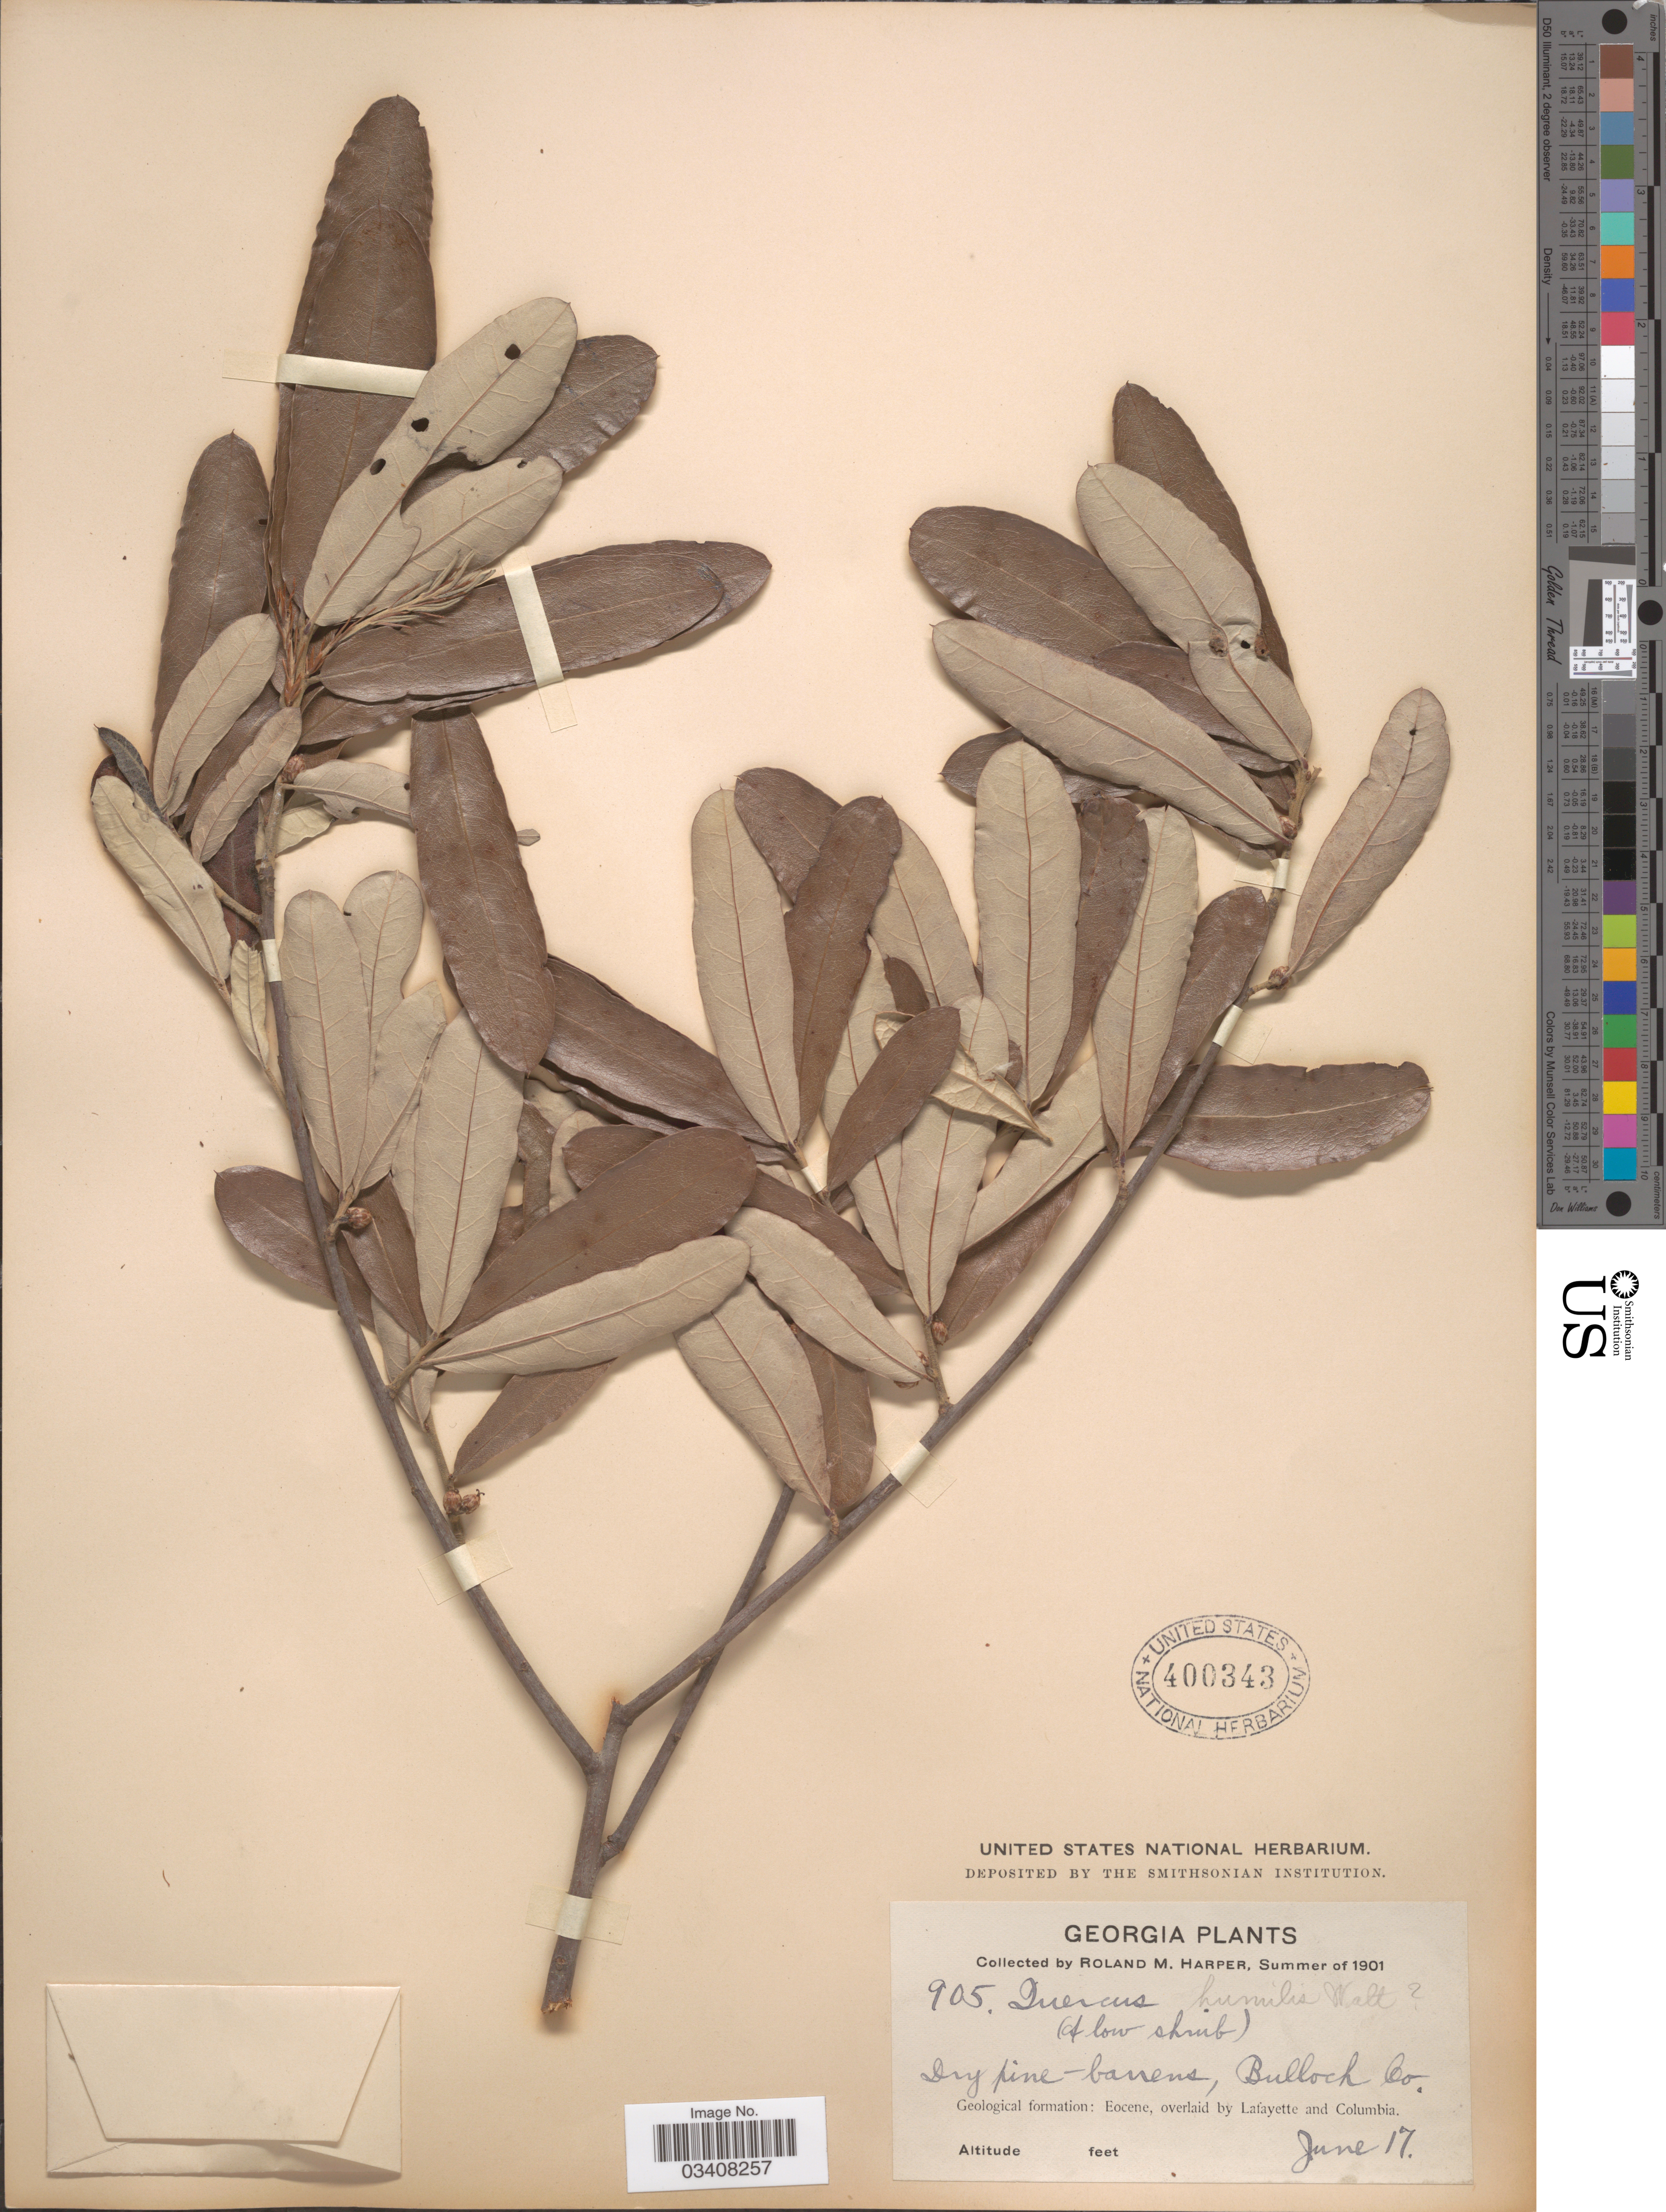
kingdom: Plantae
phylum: Tracheophyta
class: Magnoliopsida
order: Fagales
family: Fagaceae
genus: Quercus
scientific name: Quercus pumila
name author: Walter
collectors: R. M. Harper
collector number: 905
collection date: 1901-06-17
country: United States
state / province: Georgia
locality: Bulloch Co. Geological formation: Eocene, overlaid by Lafayette and Columbia.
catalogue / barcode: US 400343